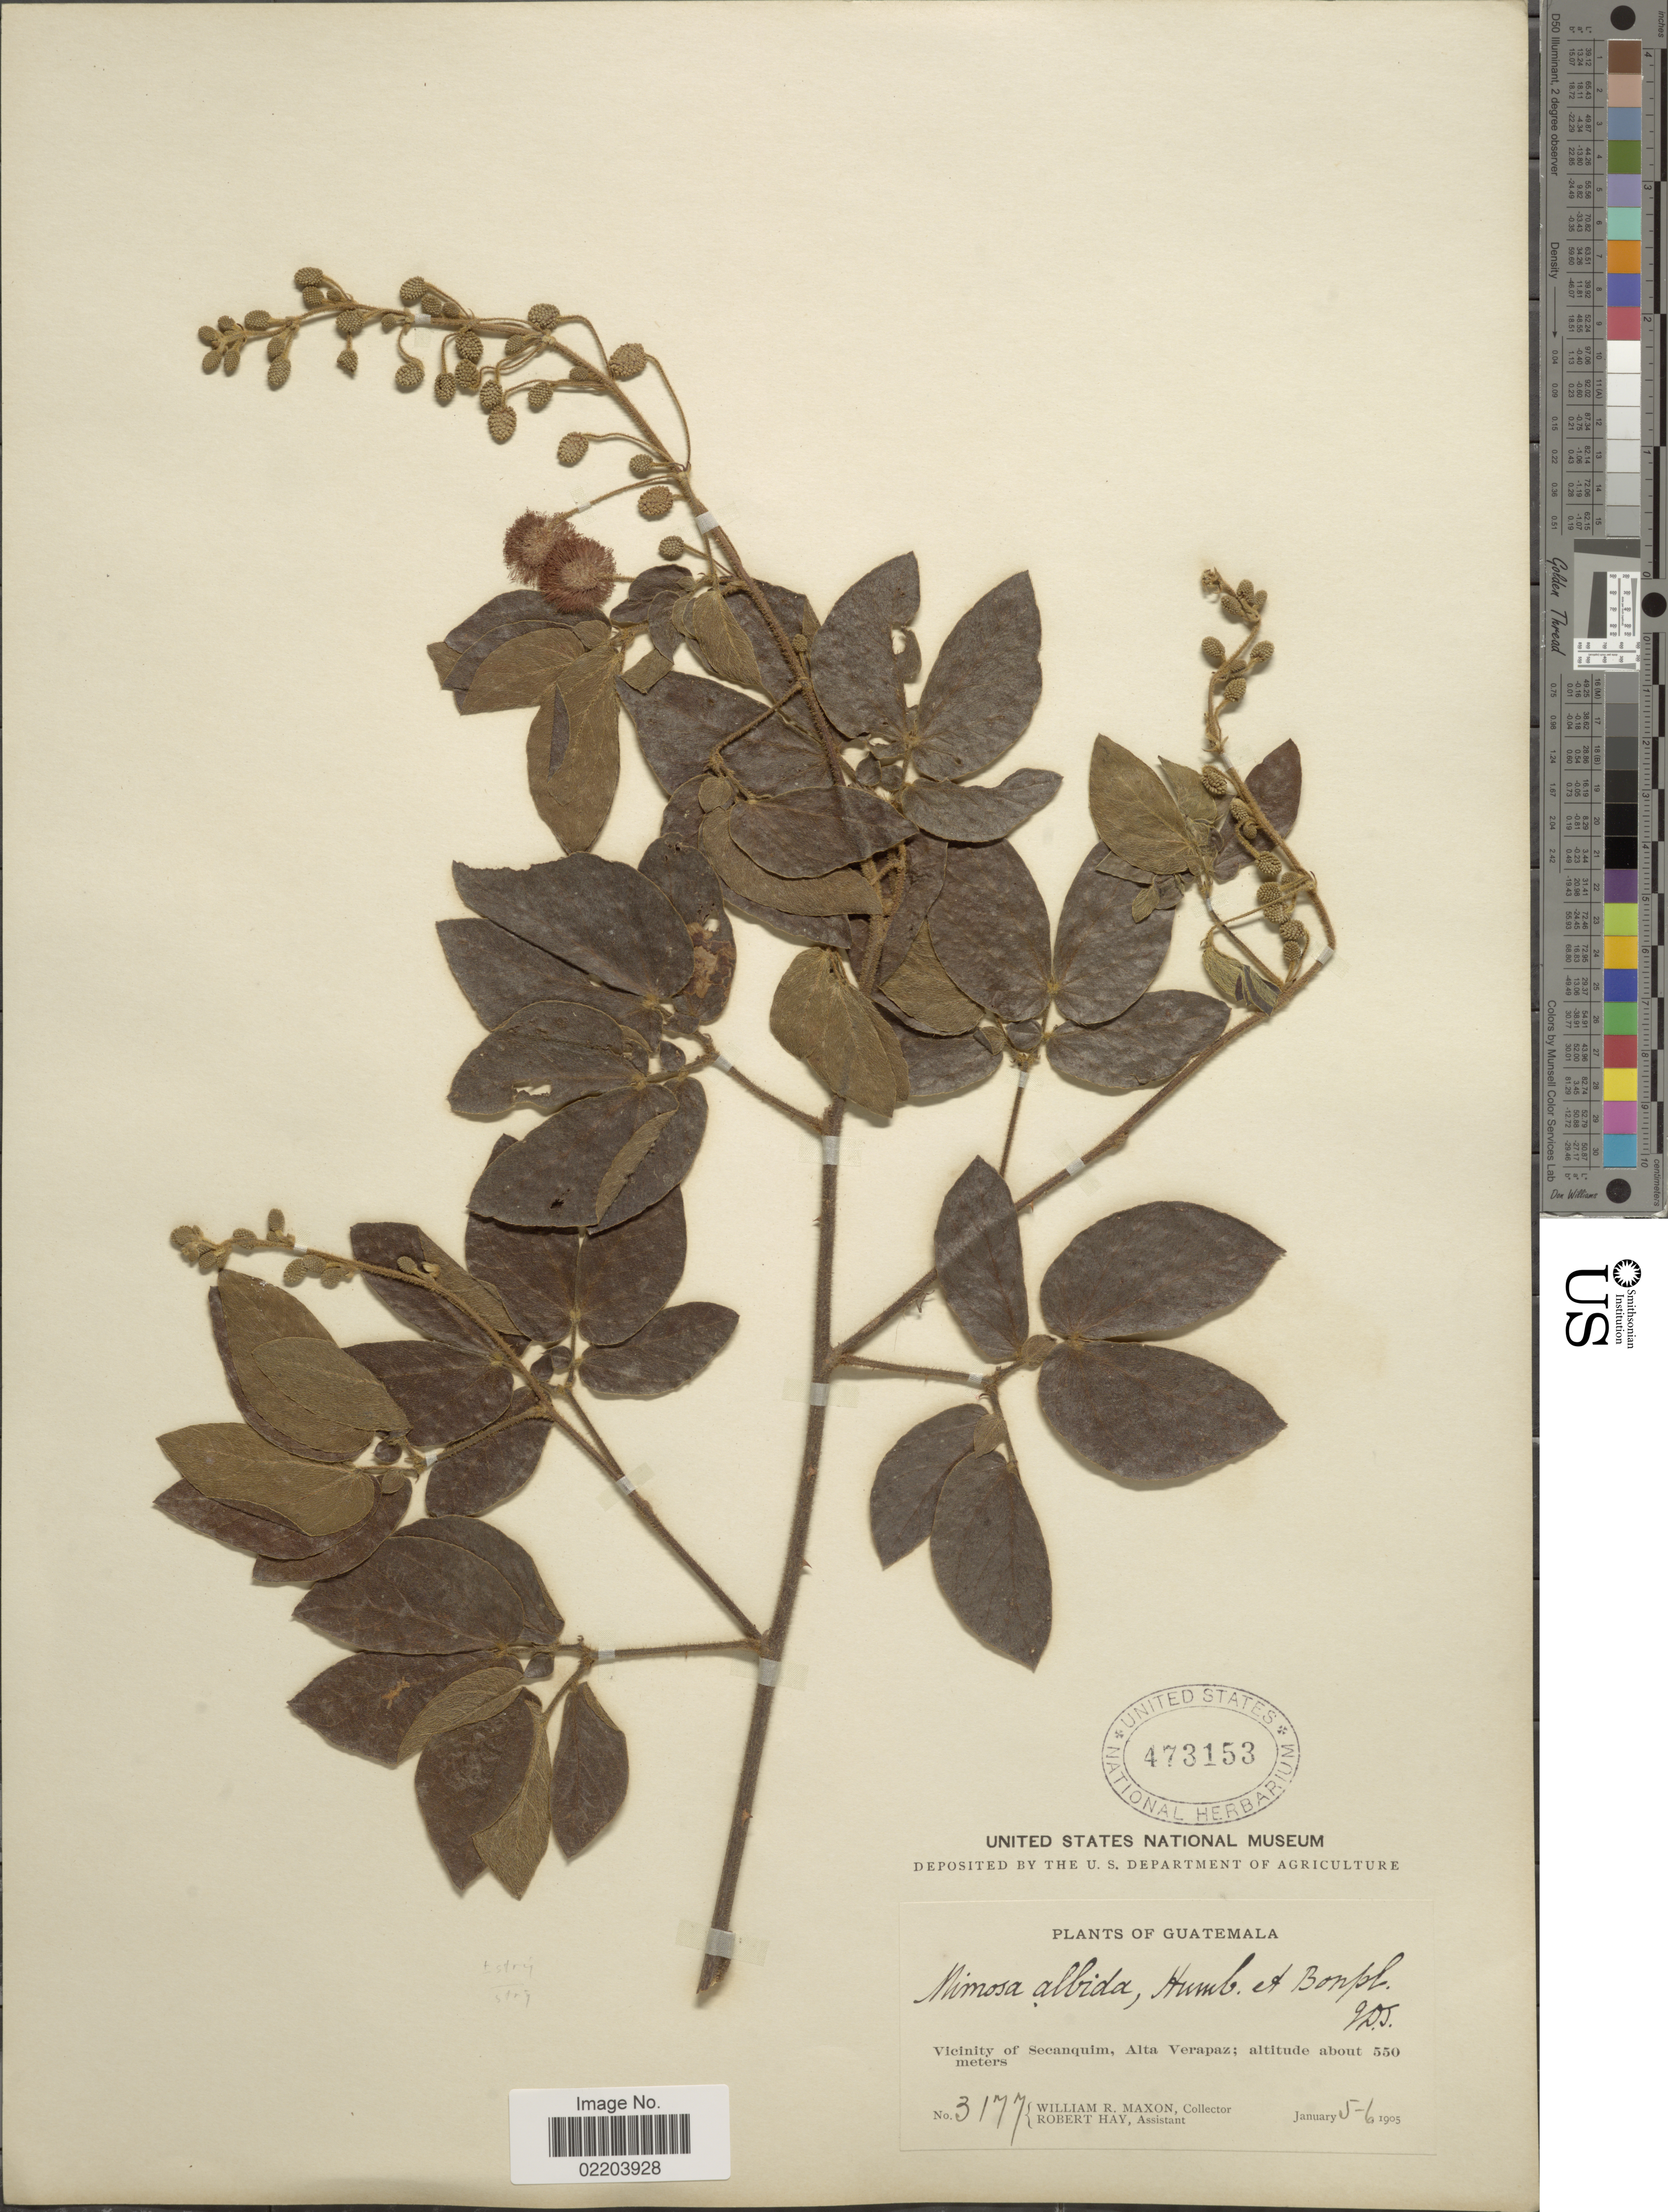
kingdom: Plantae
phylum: Tracheophyta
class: Magnoliopsida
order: Fabales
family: Fabaceae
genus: Mimosa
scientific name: Mimosa albida var. strigosa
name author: (Willd.) B.L. Rob.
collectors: W. R. Maxon & R. Hay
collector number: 3177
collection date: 1905-01-05/1905-01-06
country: Guatemala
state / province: Alta Verapaz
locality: Vicinity of Secanquim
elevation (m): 550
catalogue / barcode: US 473153